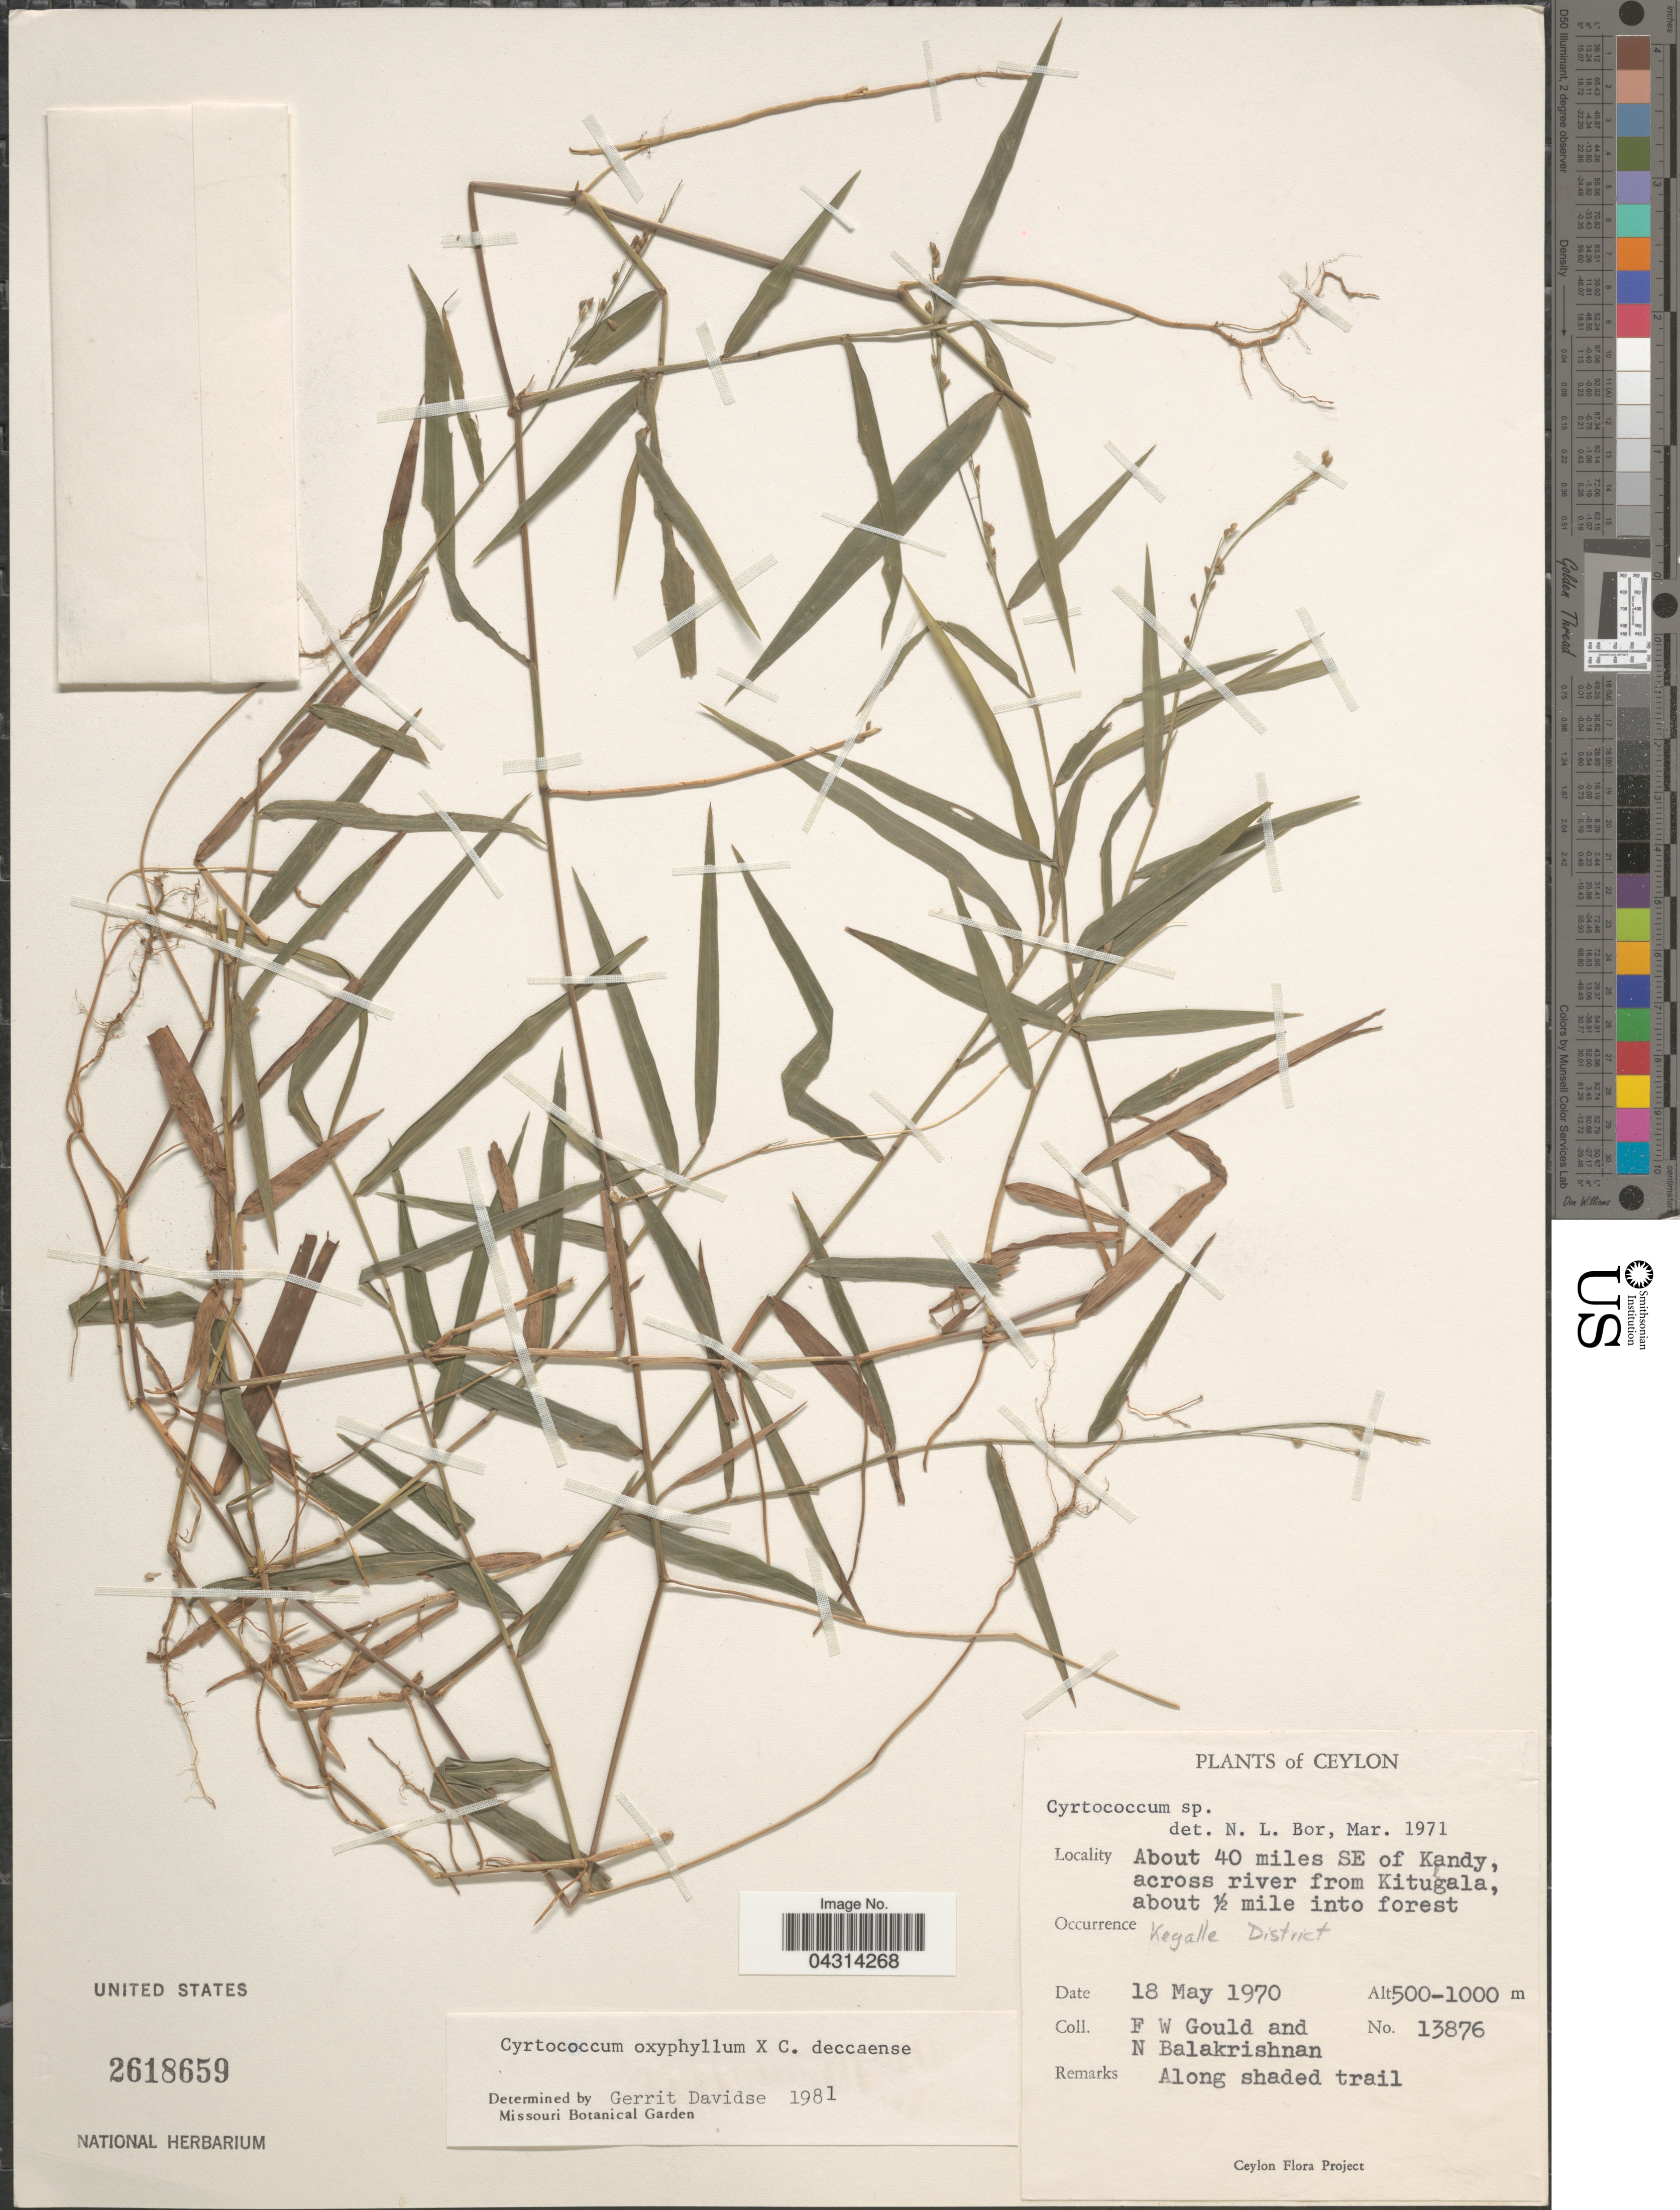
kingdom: Plantae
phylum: Tracheophyta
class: Liliopsida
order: Poales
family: Poaceae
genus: Cyrtococcum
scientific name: Cyrtococcum oxyphyllum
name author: (Steud.) Stapf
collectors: F. W. Gould & N. Balakrishnan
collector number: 13876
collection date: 1970-05-18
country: Sri Lanka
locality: Ceylon. About 40 miles SE of Kandy, across river from Kitulgala, about ½ mile into forest. Kegalle District.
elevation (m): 500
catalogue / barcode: US 2618659